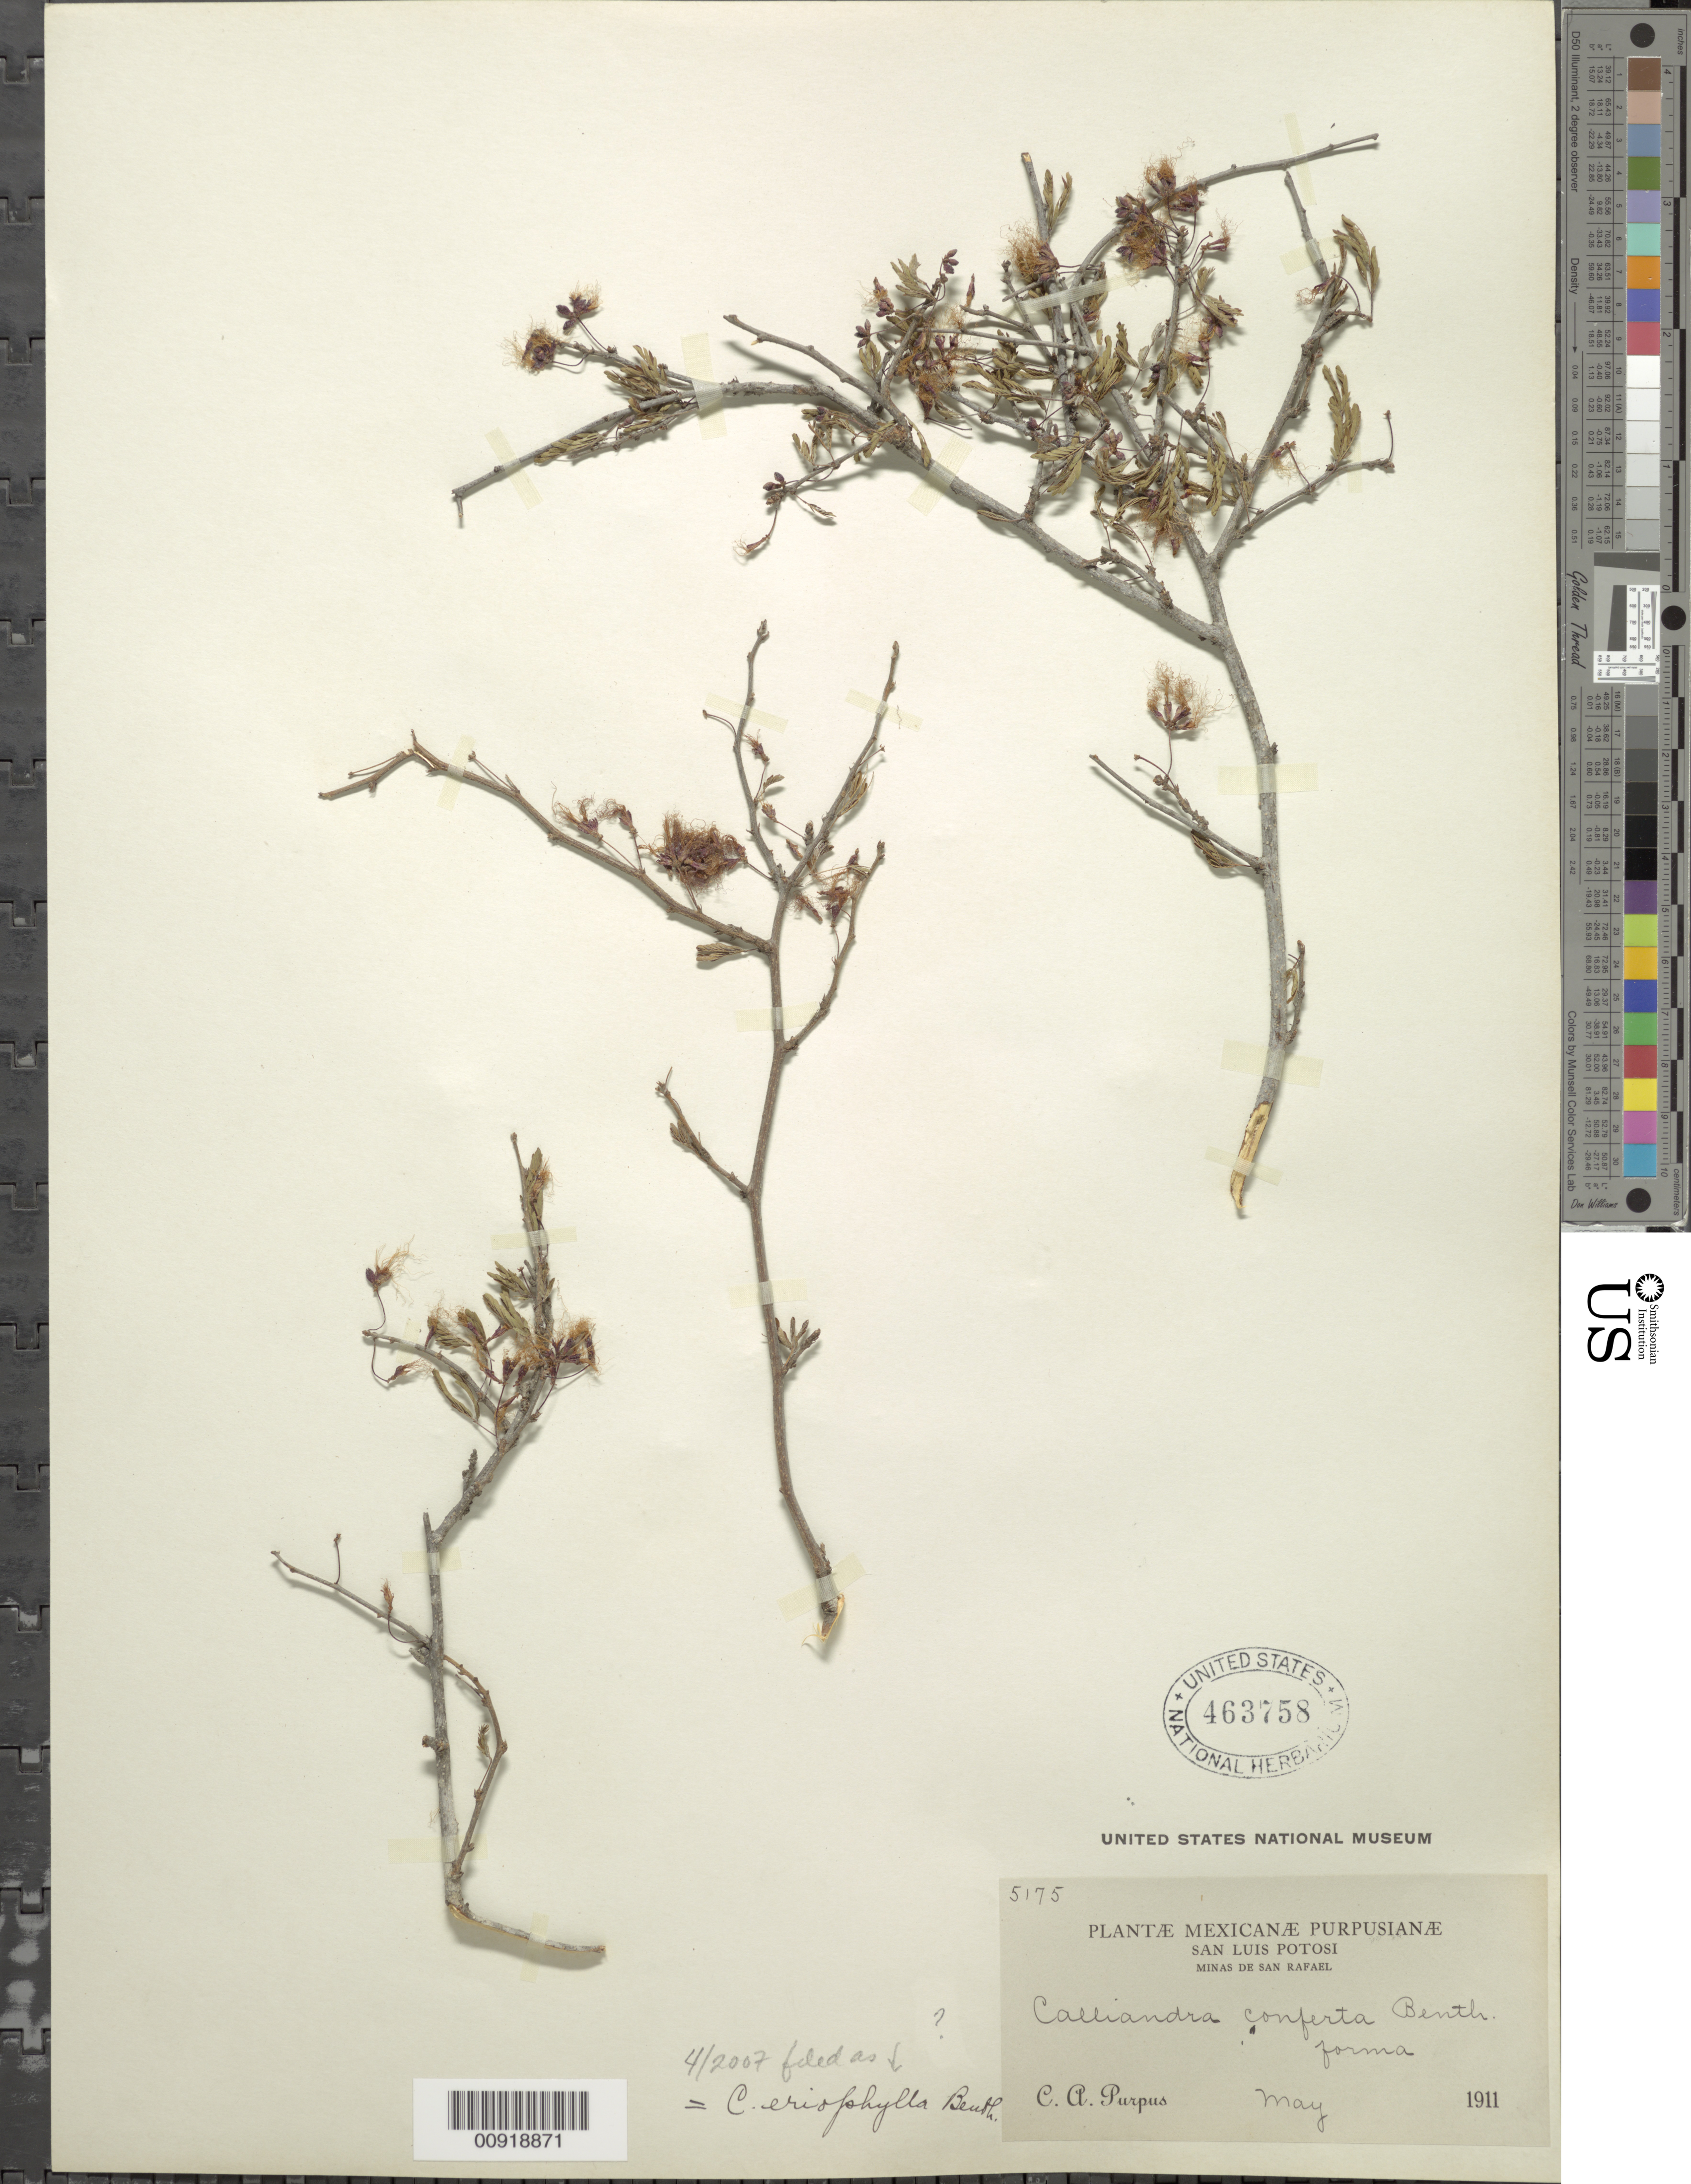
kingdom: Plantae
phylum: Tracheophyta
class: Magnoliopsida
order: Fabales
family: Fabaceae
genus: Calliandra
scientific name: Calliandra eriophylla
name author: Benth.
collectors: C. A. Purpus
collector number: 5175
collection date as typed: May 1911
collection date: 1911-05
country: Mexico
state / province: San Luis Potosí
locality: San Luis Potosí: Minas de San Rafael.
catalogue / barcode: US 463758